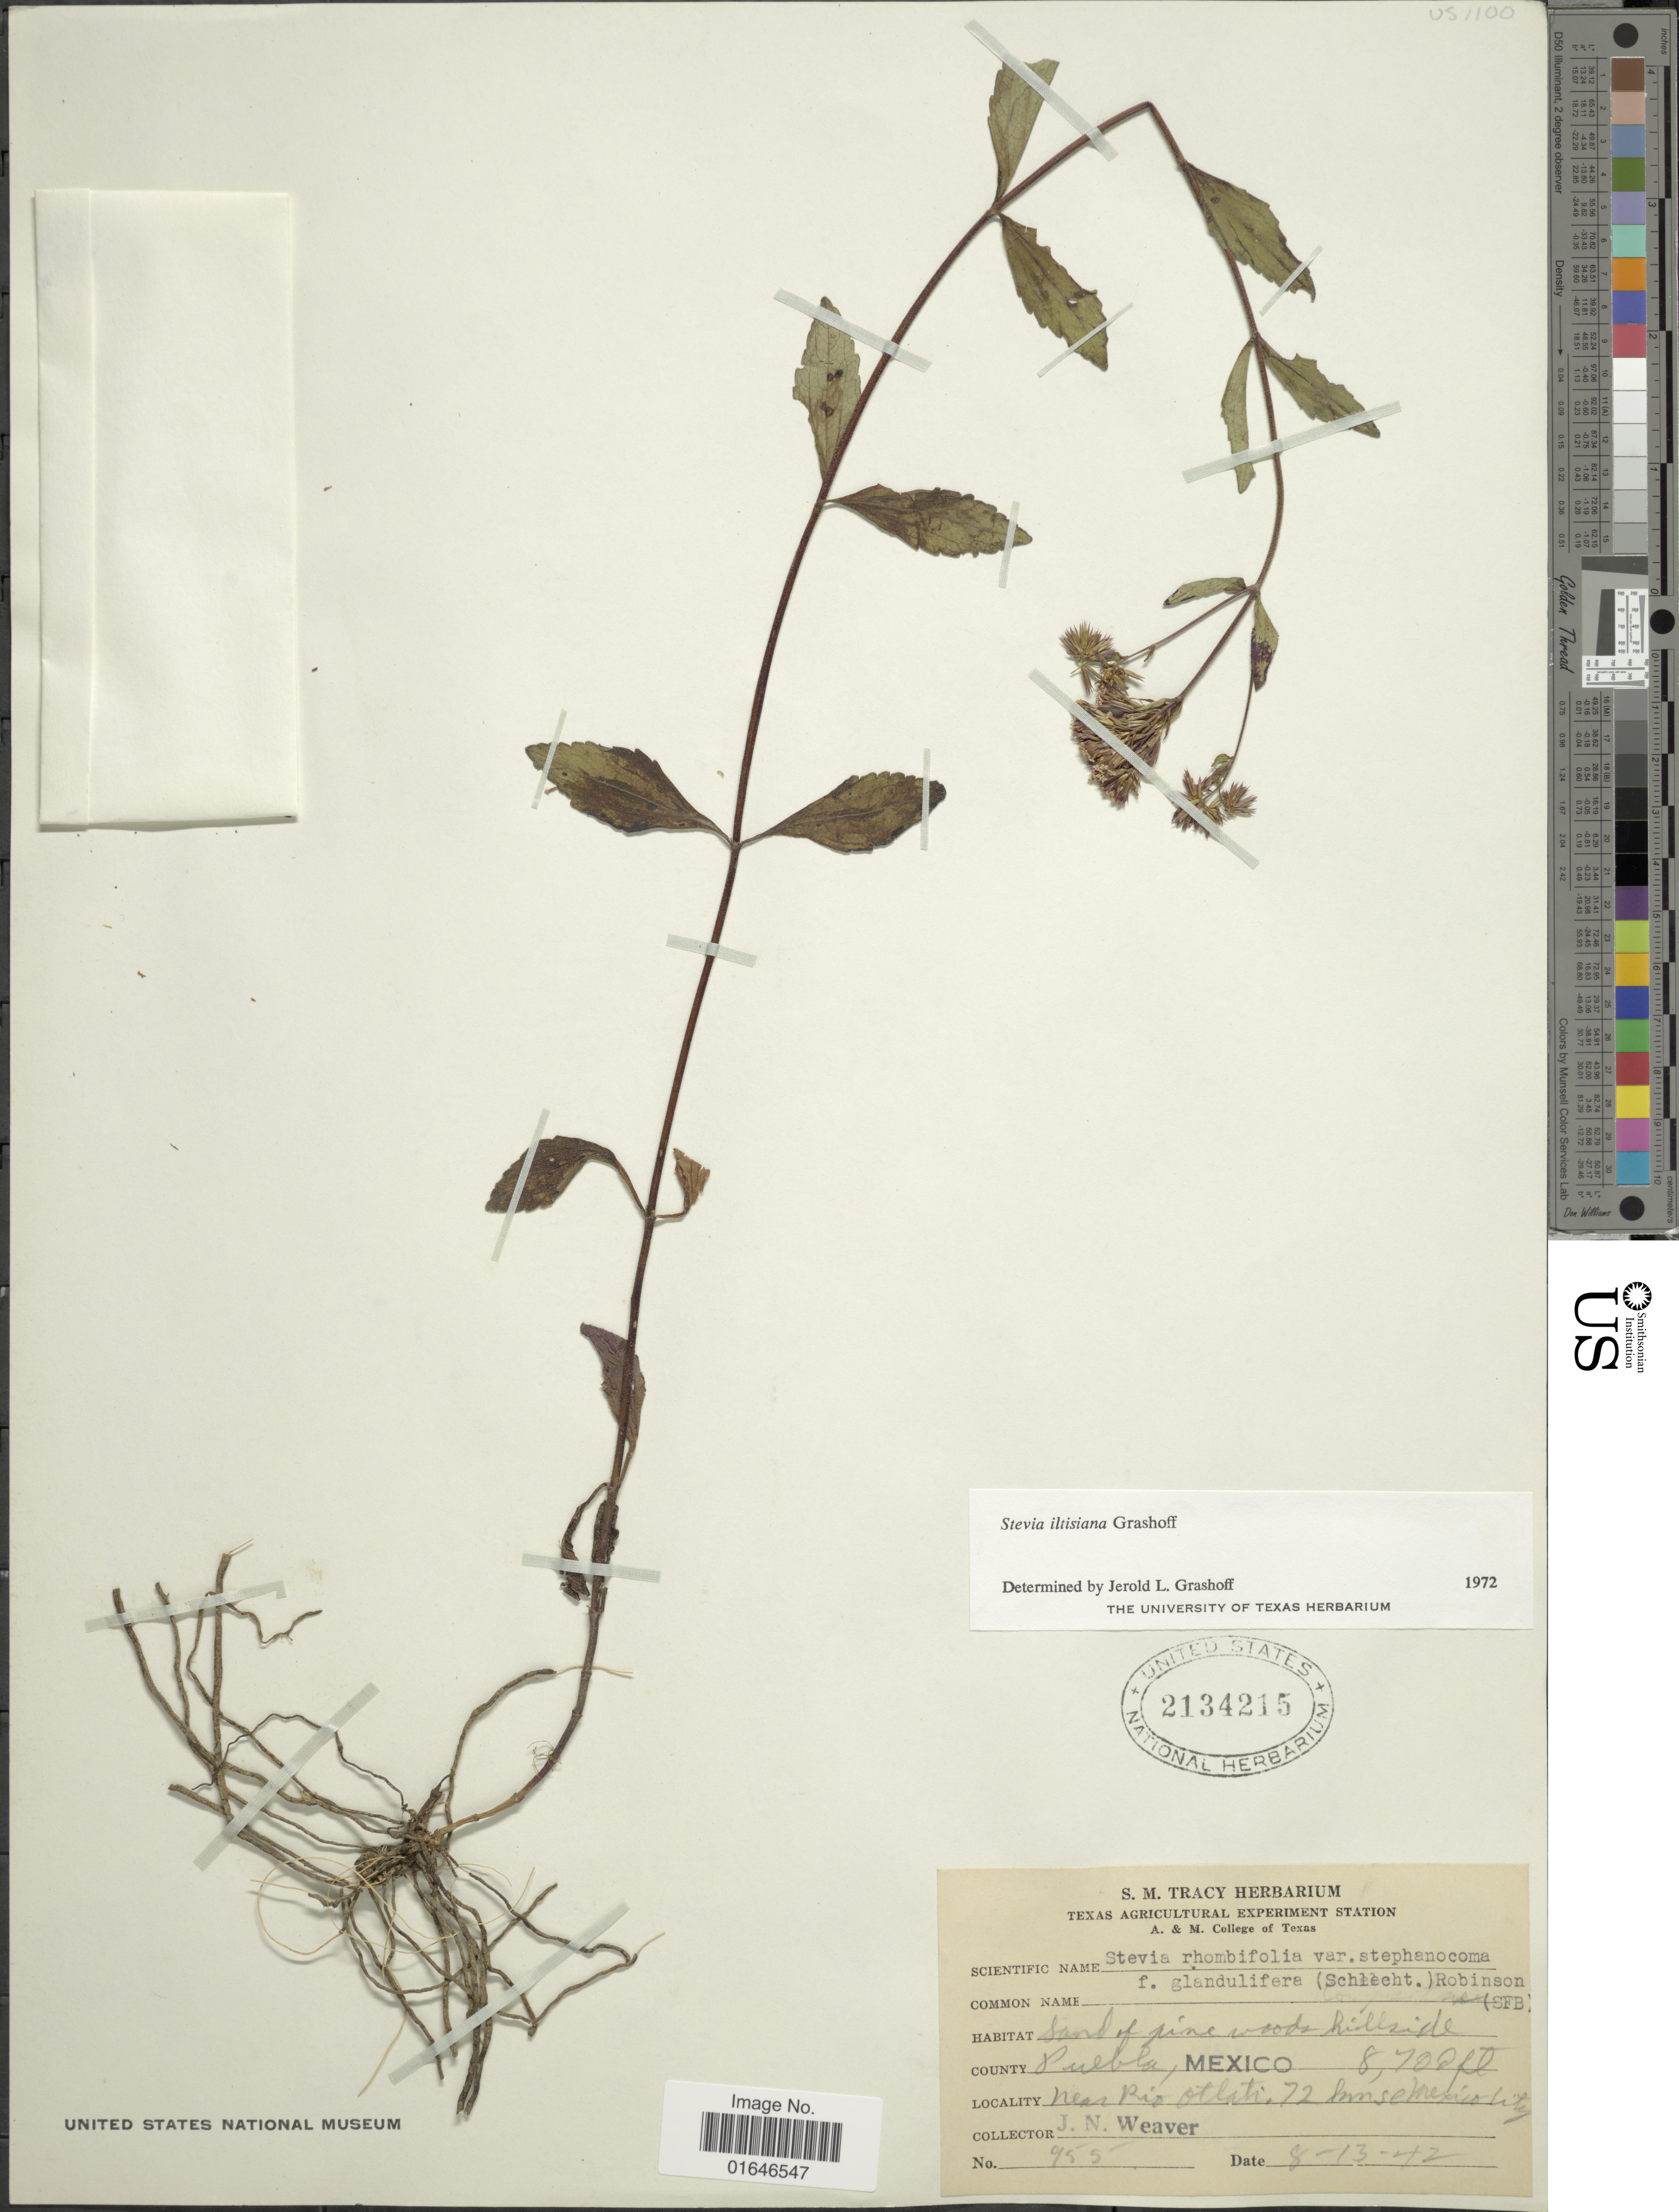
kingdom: Plantae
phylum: Tracheophyta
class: Magnoliopsida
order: Asterales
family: Asteraceae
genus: Stevia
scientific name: Stevia iltisia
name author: Grashoff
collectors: J. N. Weaver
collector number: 955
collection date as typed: Transcribed d/m/y: 13/8/42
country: Mexico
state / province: Puebla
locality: Puebla, Mexico, near Rio Otlati 72 km SE Mexico City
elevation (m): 2652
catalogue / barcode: US 2134215